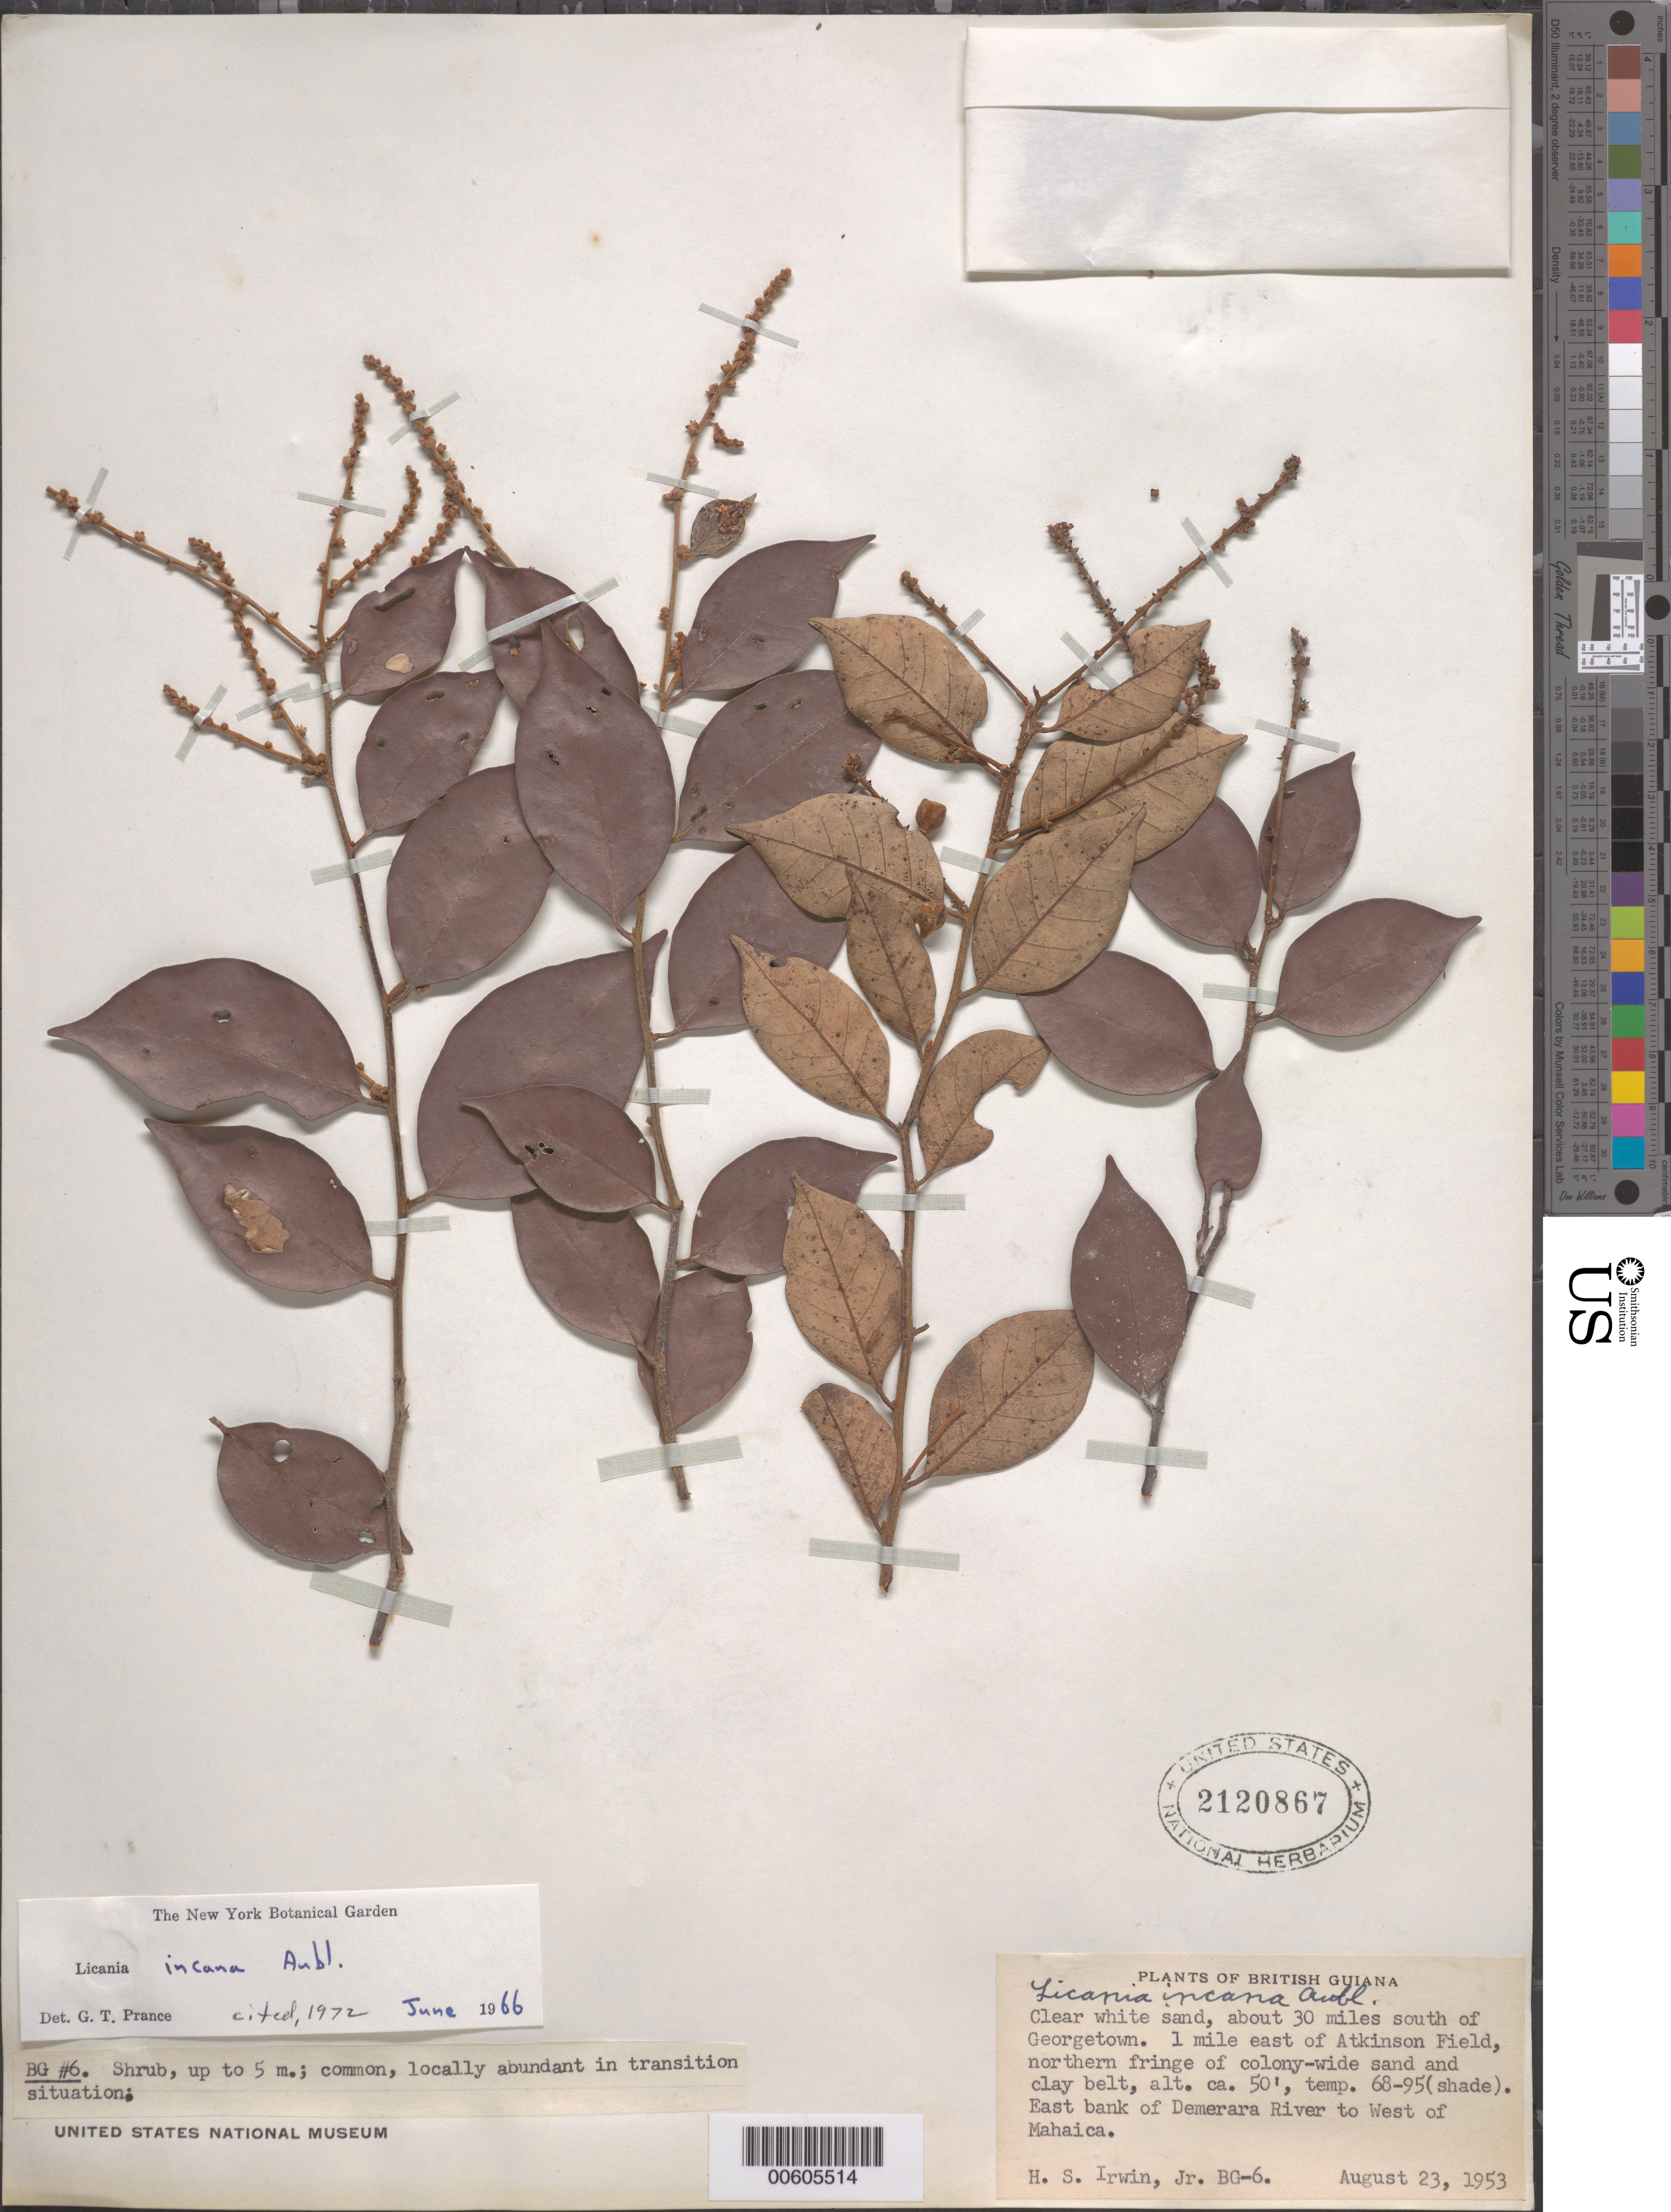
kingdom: Plantae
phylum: Tracheophyta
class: Magnoliopsida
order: Malpighiales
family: Chrysobalanaceae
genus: Licania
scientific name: Licania incana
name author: Aubl.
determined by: Prance, G. T.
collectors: H. Irwin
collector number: BG 6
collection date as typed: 23-Aug-53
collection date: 1953-08-23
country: Guyana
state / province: Demerara-Mahaica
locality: Atkinson Field, 1 mi. E of , Demerara R., E bank to W of Mahaica, ca. 30 mi. S of Georgetown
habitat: Clear white sand, northern fringe of coony-wisde sand and clay belt, temp 68-95 (shade)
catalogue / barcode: US 2120867